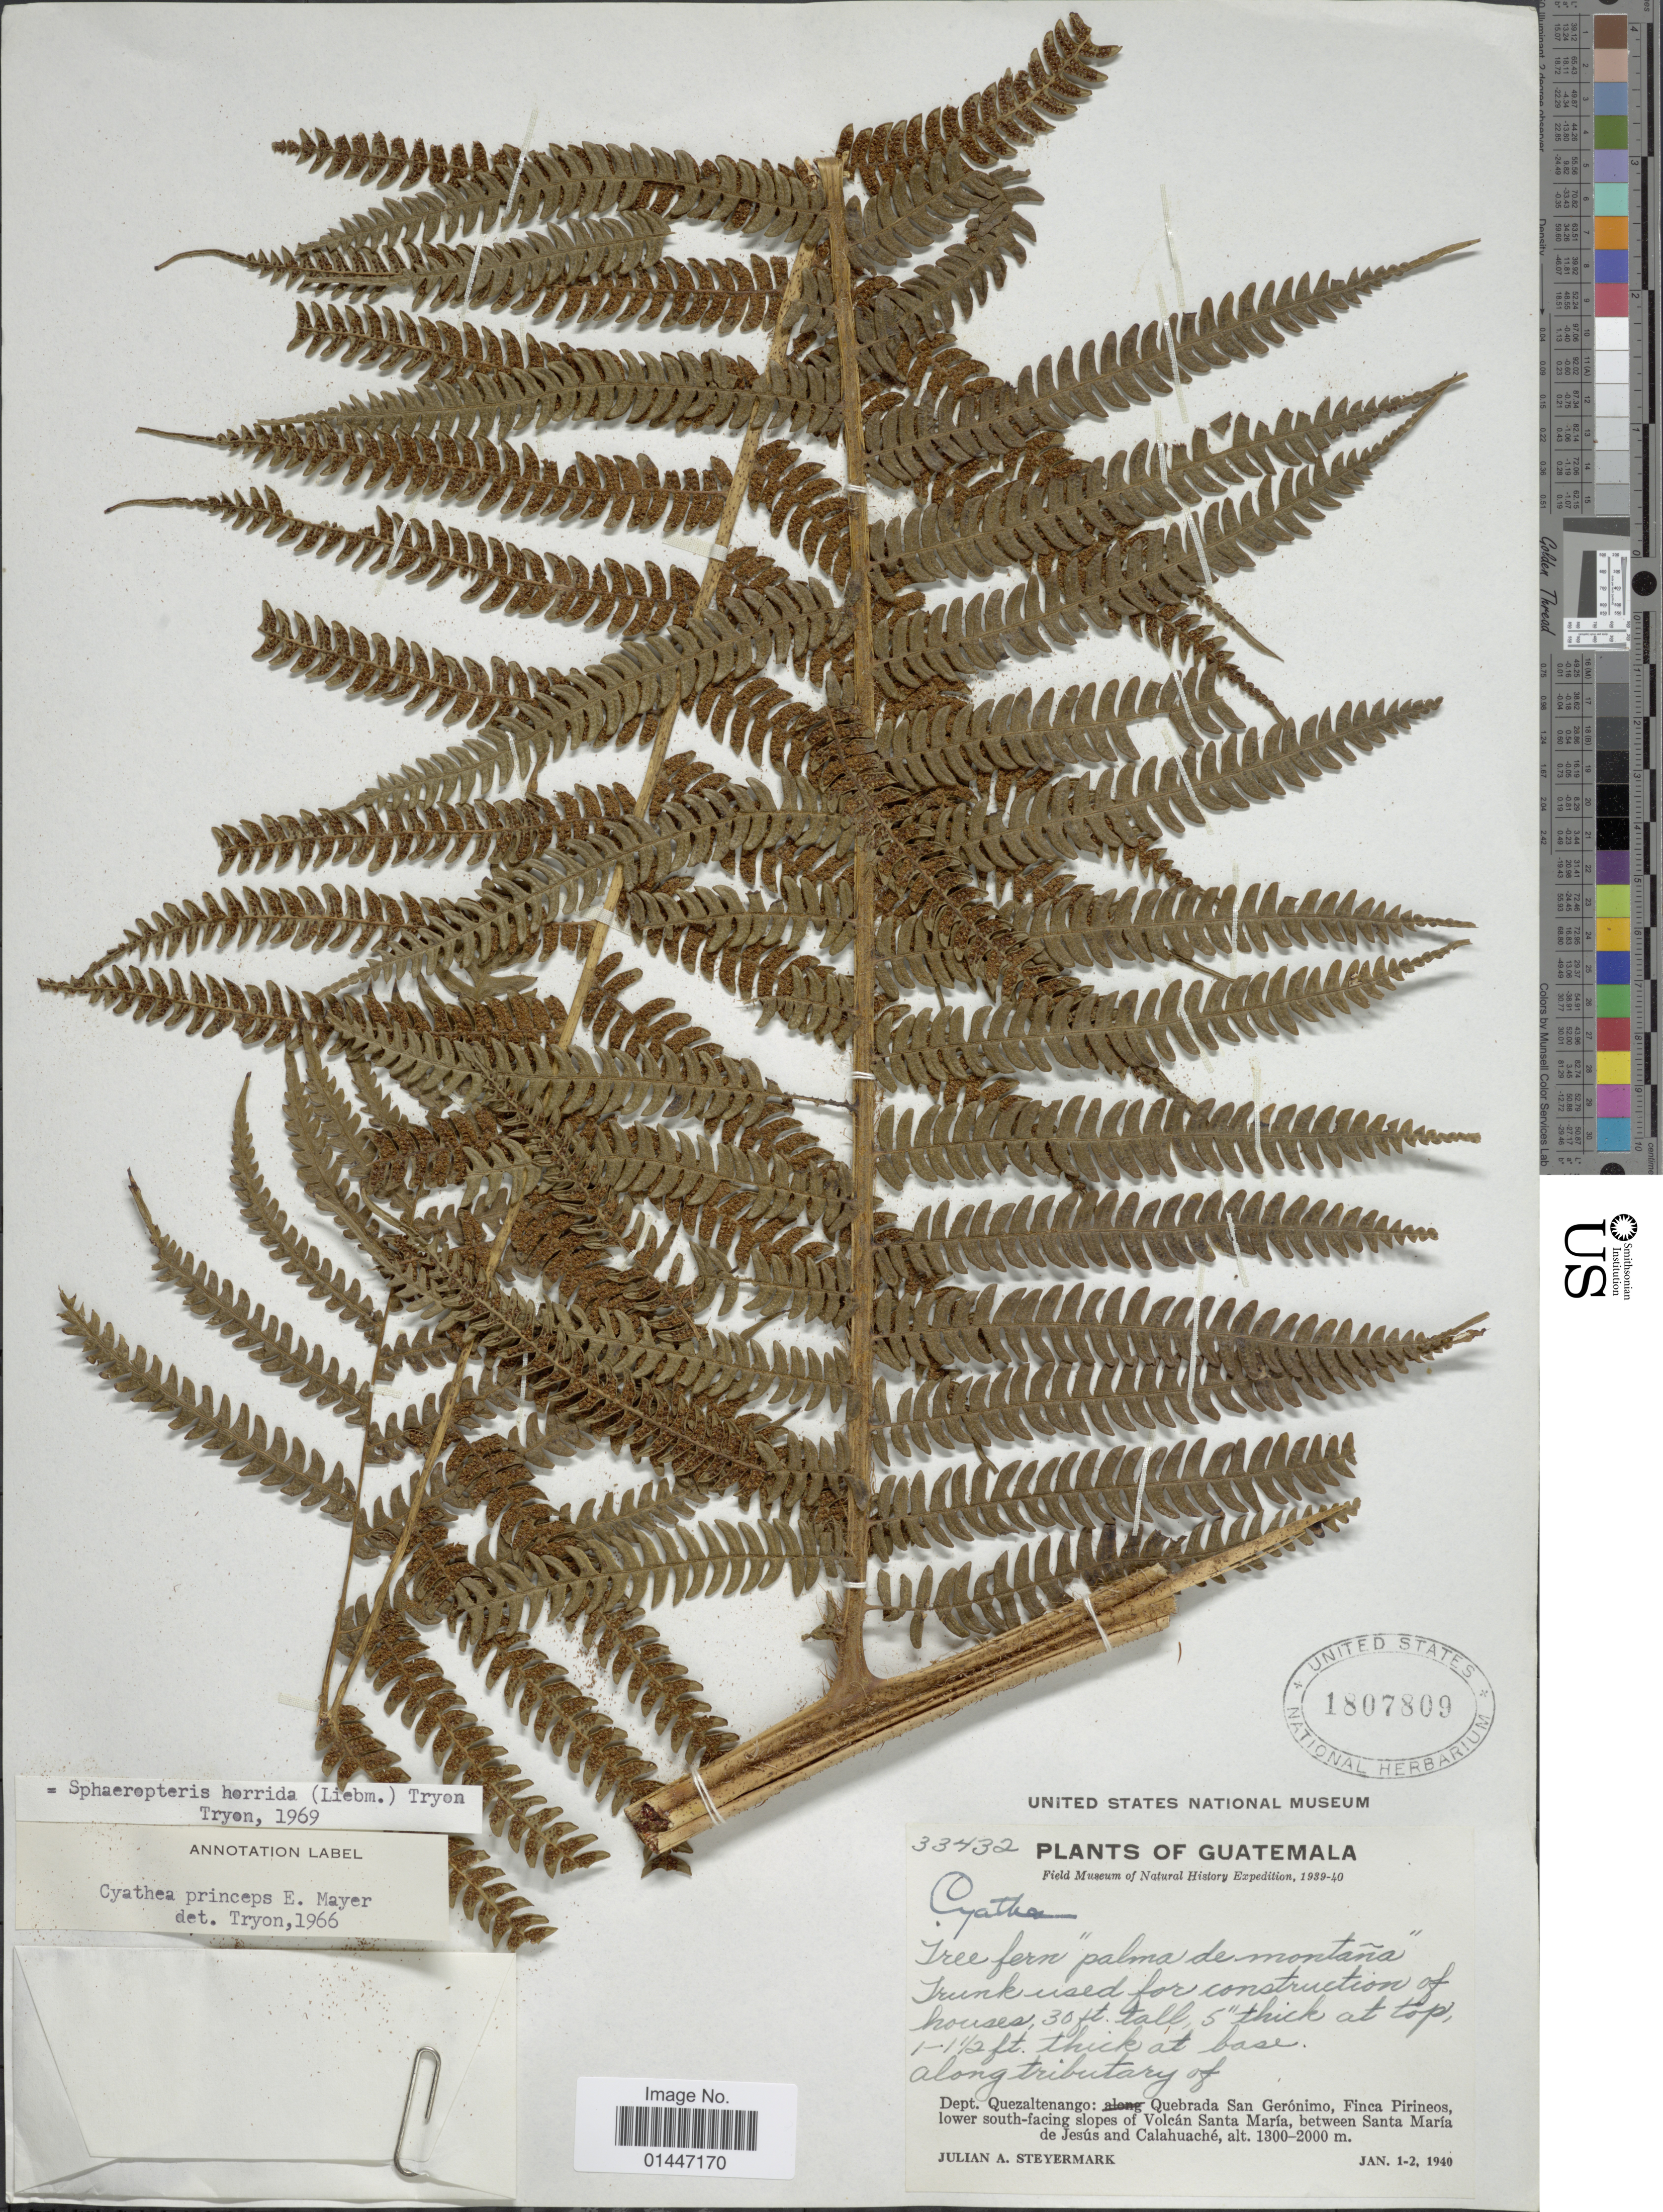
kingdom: Plantae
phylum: Tracheophyta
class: Polypodiopsida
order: Cyatheales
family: Cyatheaceae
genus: Sphaeropteris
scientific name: Sphaeropteris horrida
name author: (Liebm.) R.M. Tryon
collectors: J. Steyermark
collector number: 33432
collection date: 1940-01-01/1940-01-02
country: Guatemala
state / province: Quetzaltenango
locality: Dept. Quezaltenango: along Quebrada San Geronimo, Finca Pirineos, lower south- facing slopes of Volcan Santa Maria, between Santa Maria de Jesus and Calahuache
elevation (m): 1300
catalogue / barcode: US 1807809